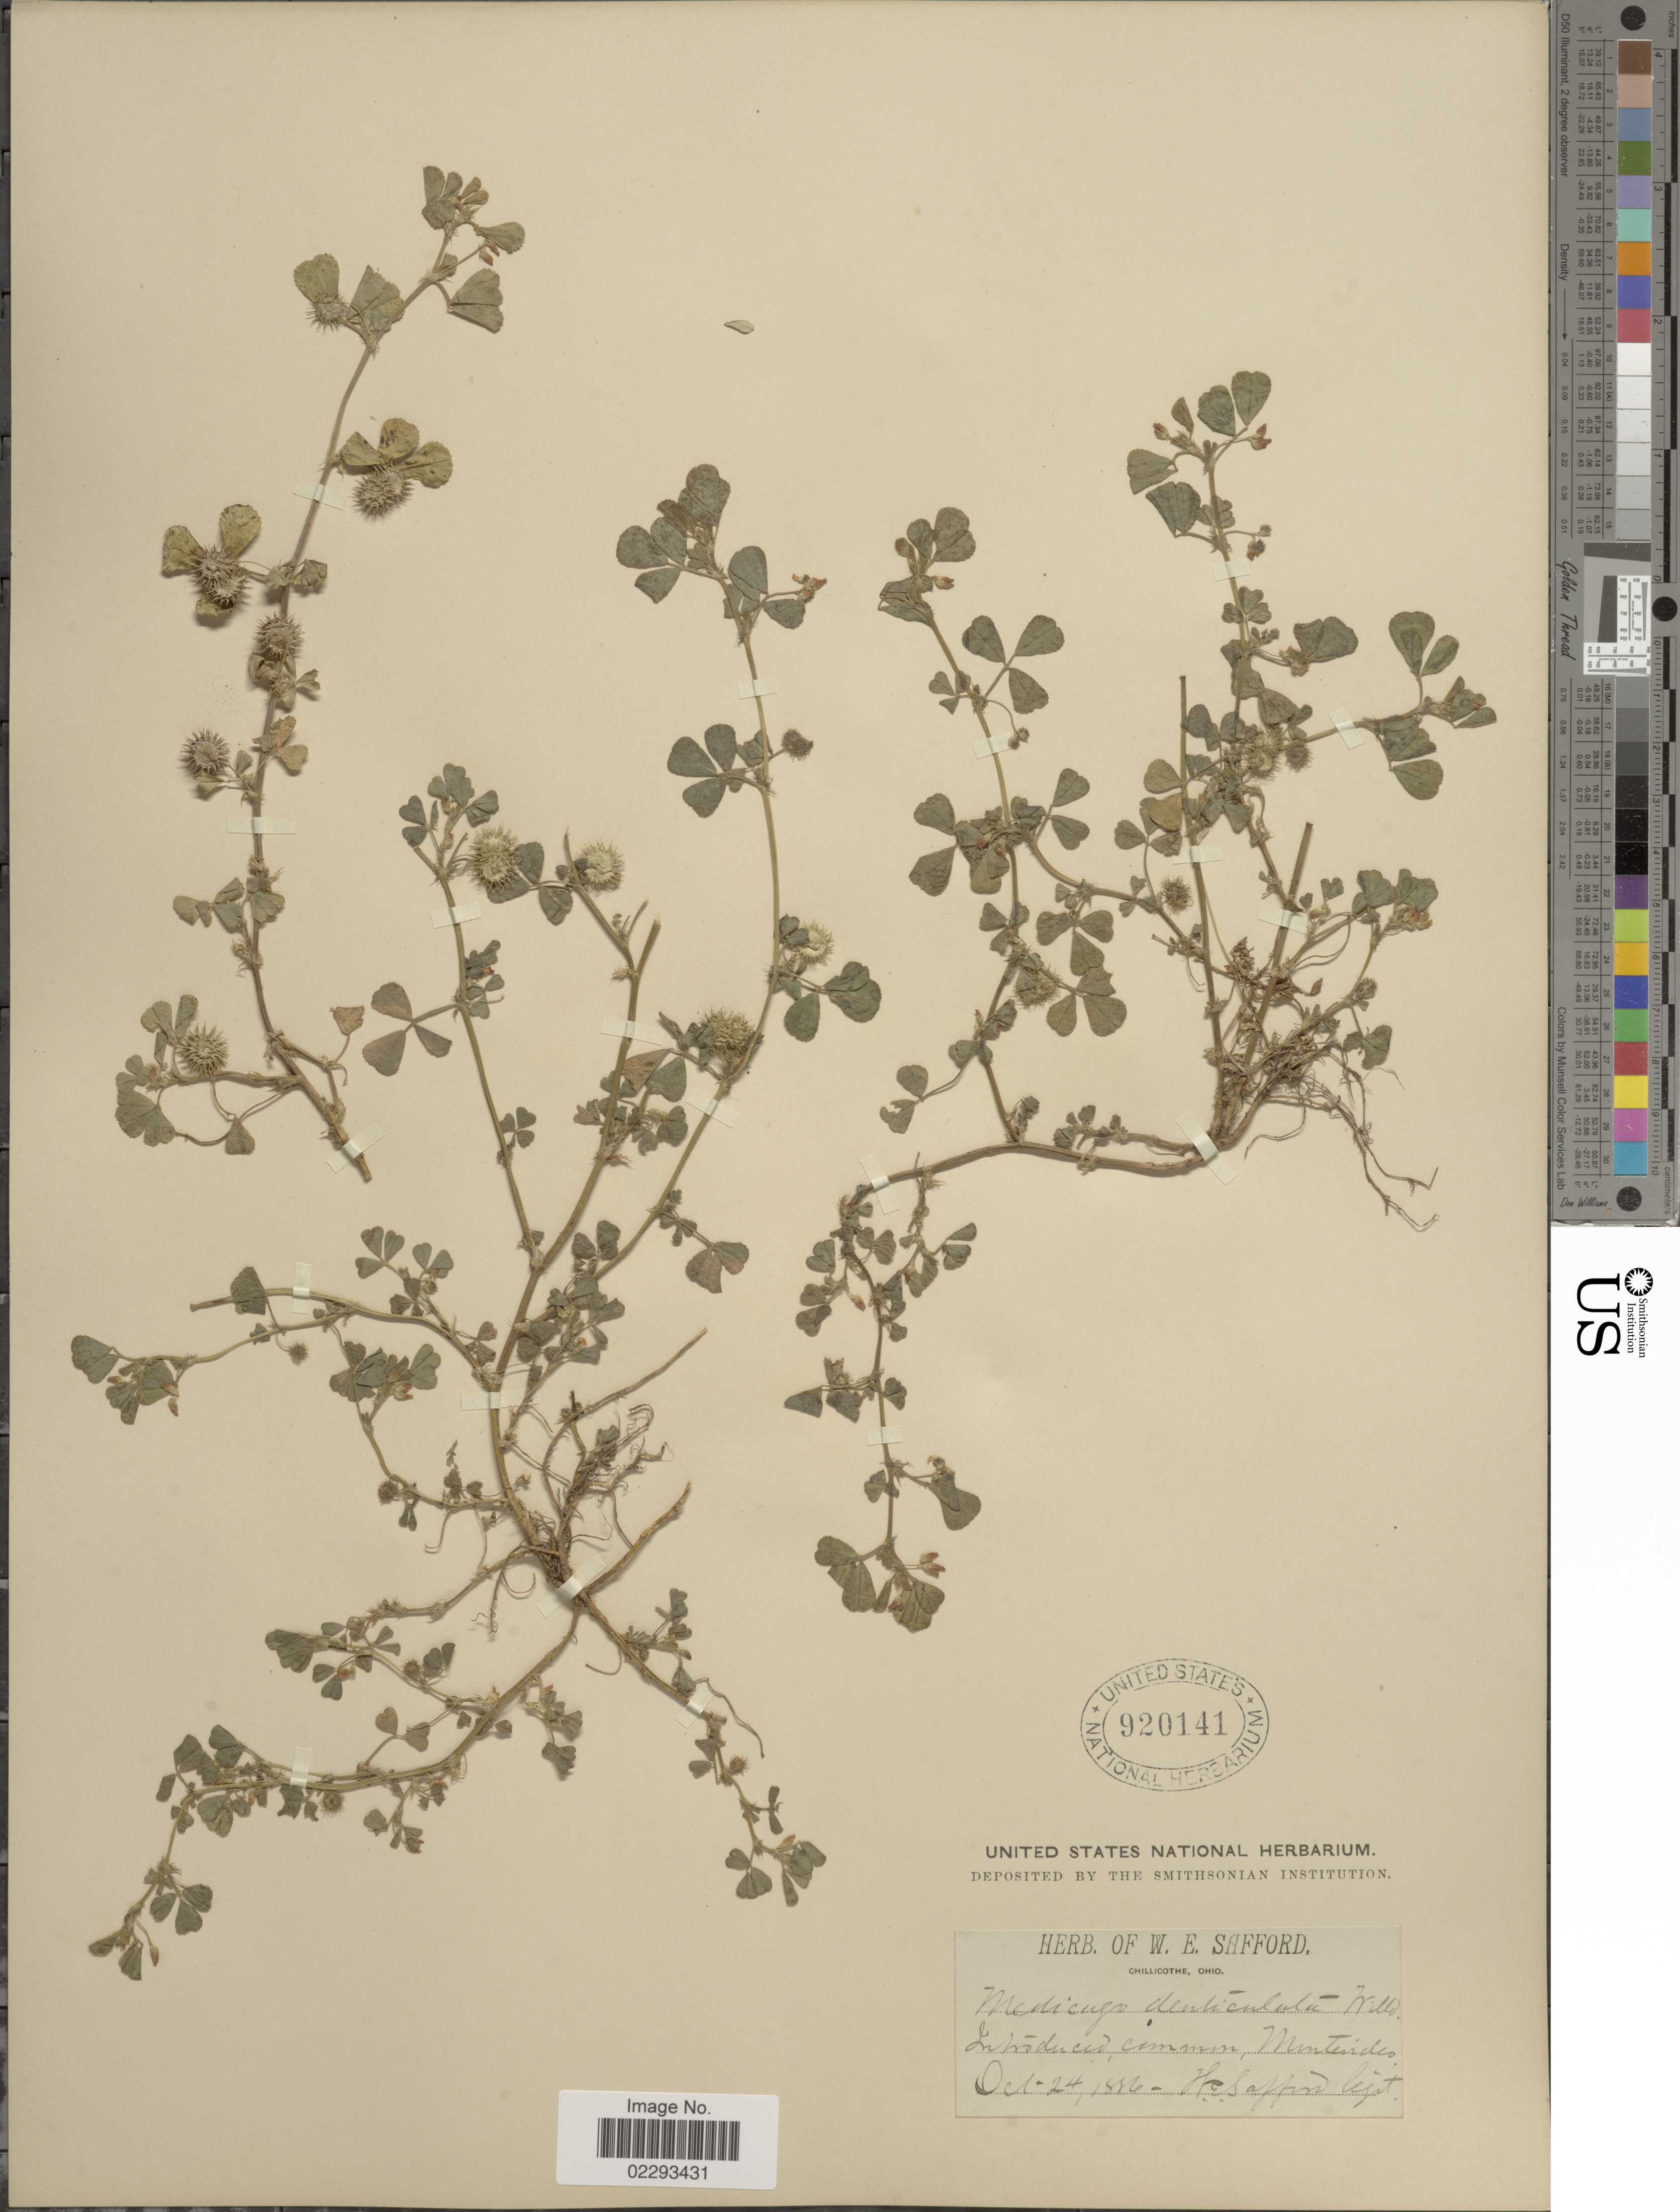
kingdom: Plantae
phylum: Tracheophyta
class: Magnoliopsida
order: Fabales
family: Fabaceae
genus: Medicago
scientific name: Medicago polymorpha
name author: L.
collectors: W. E. Safford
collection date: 1886-10-24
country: Uruguay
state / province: Montevideo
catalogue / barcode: US 920141